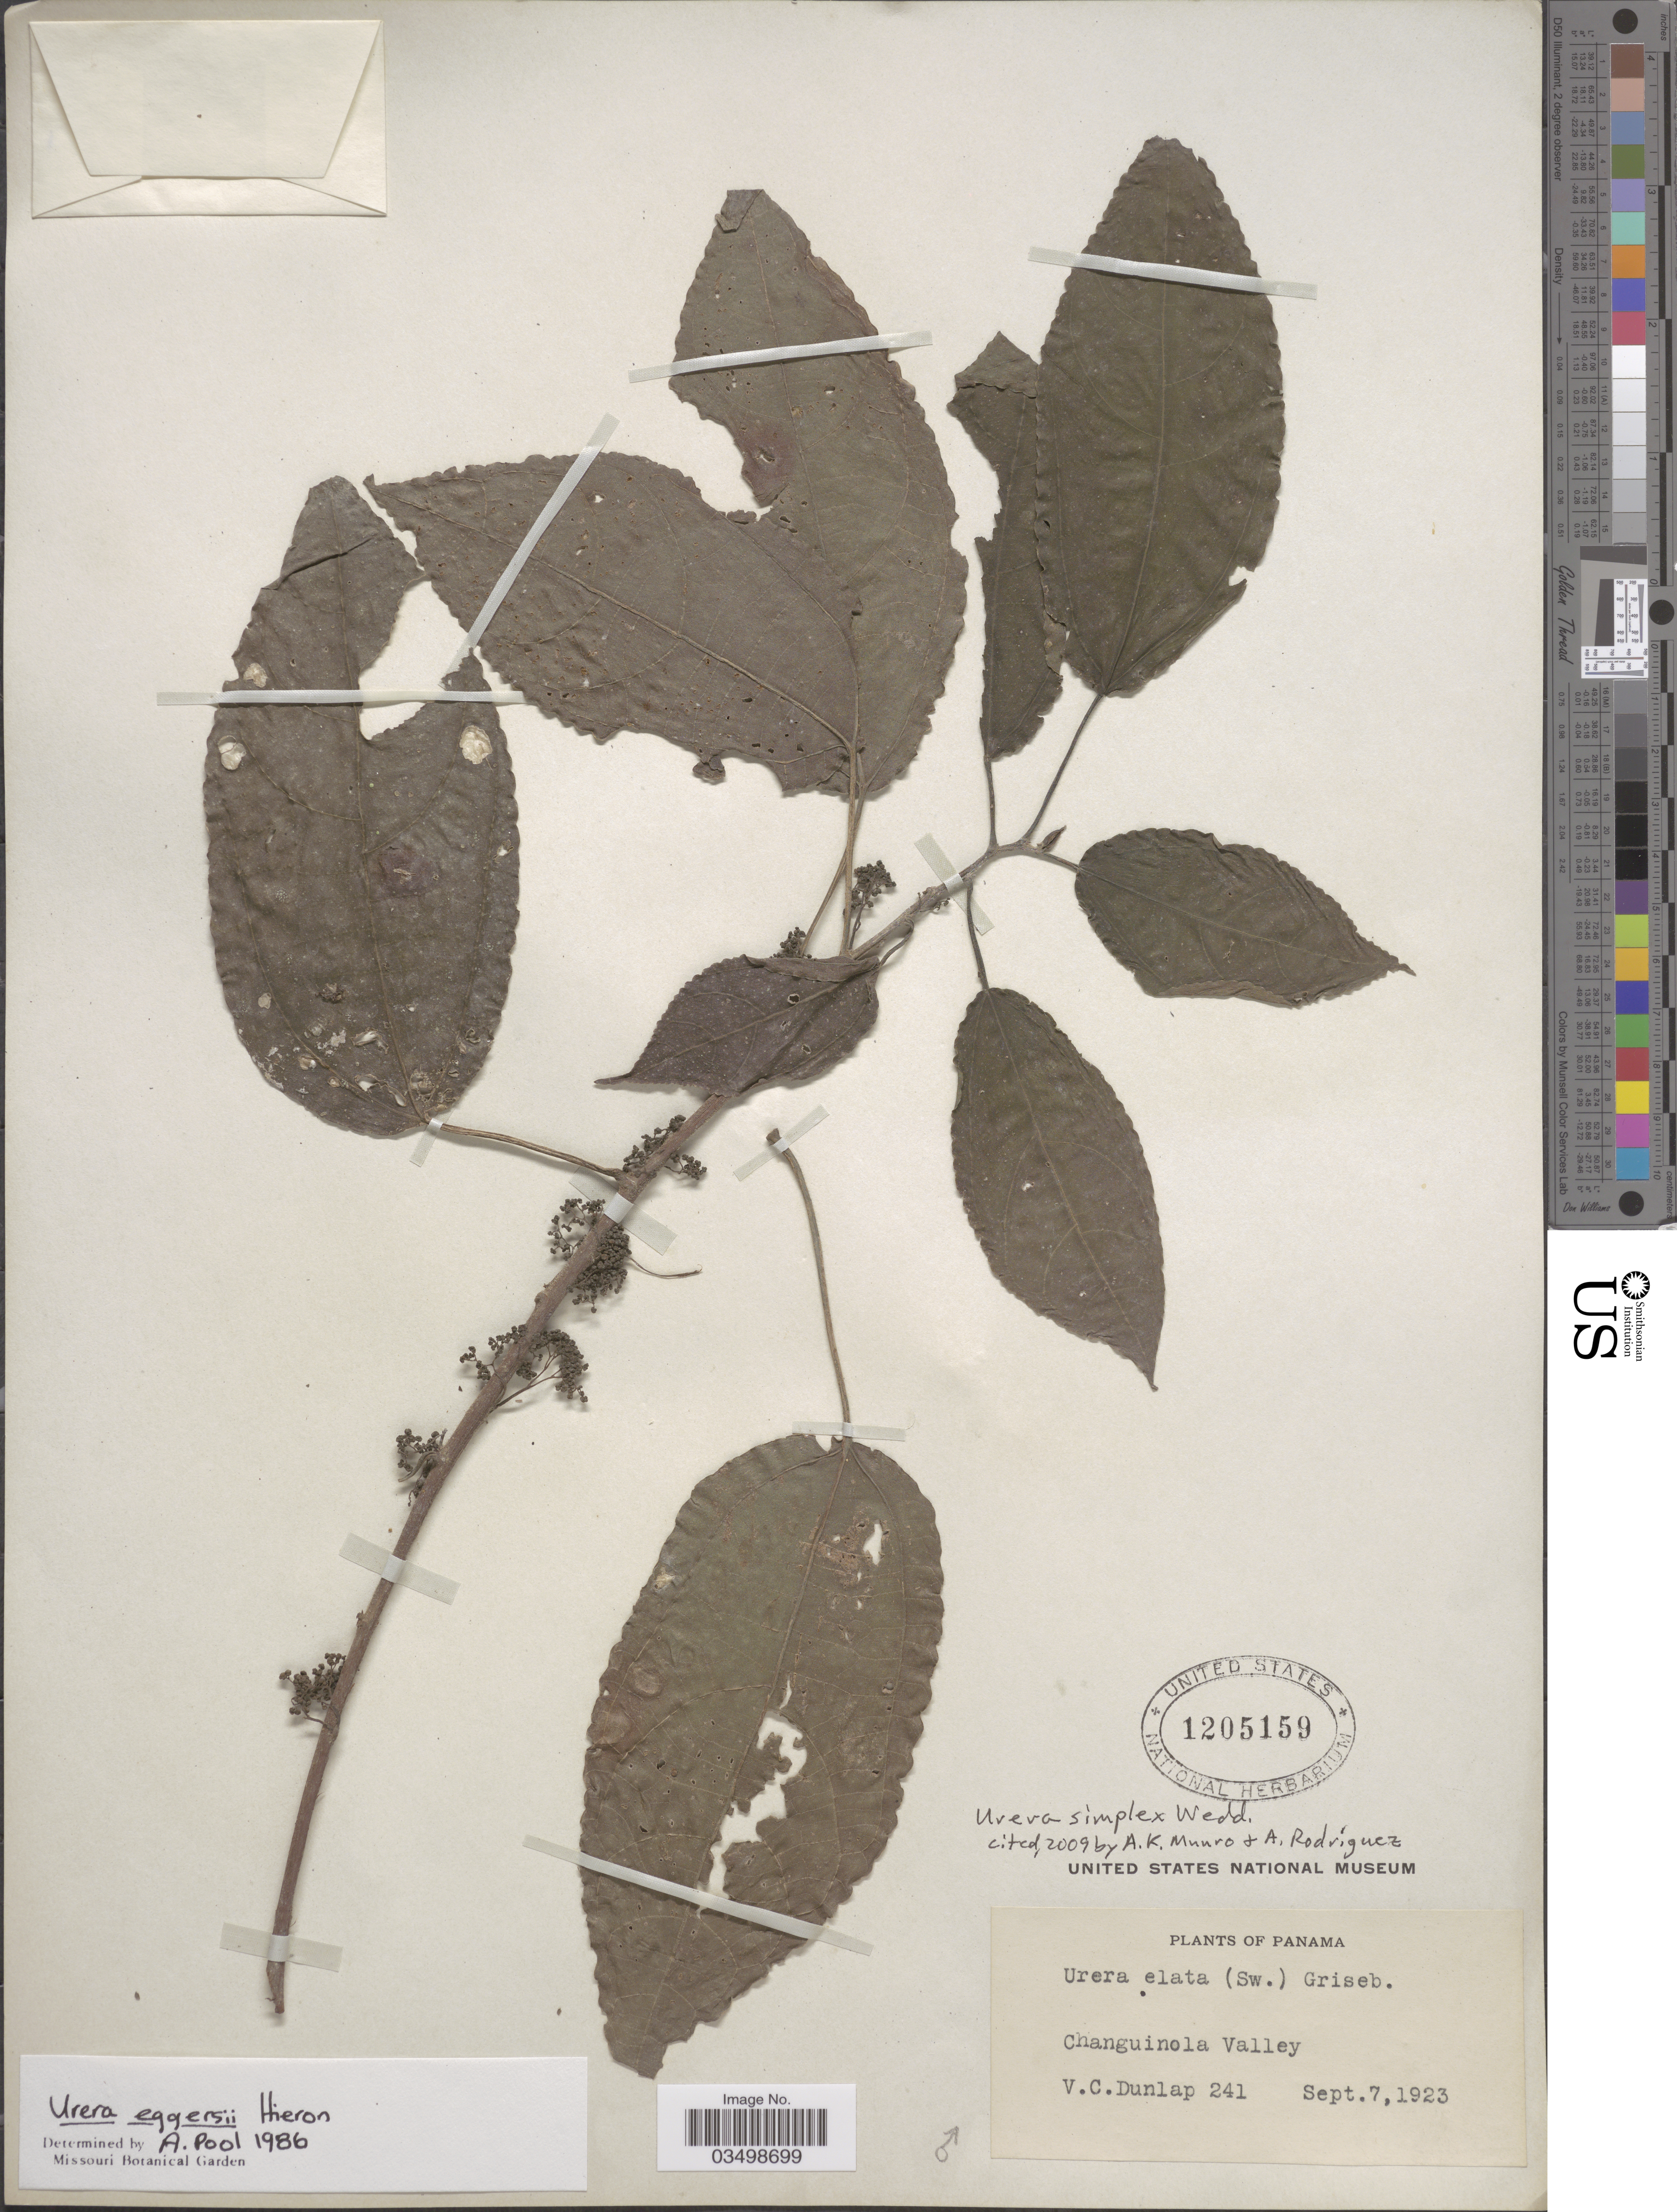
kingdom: Plantae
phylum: Tracheophyta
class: Magnoliopsida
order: Rosales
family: Urticaceae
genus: Urera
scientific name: Urera simplex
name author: Wedd.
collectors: V. C. Dunlap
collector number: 241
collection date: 1923-09-07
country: Panama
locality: Changuinola Valley.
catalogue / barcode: US 1205159